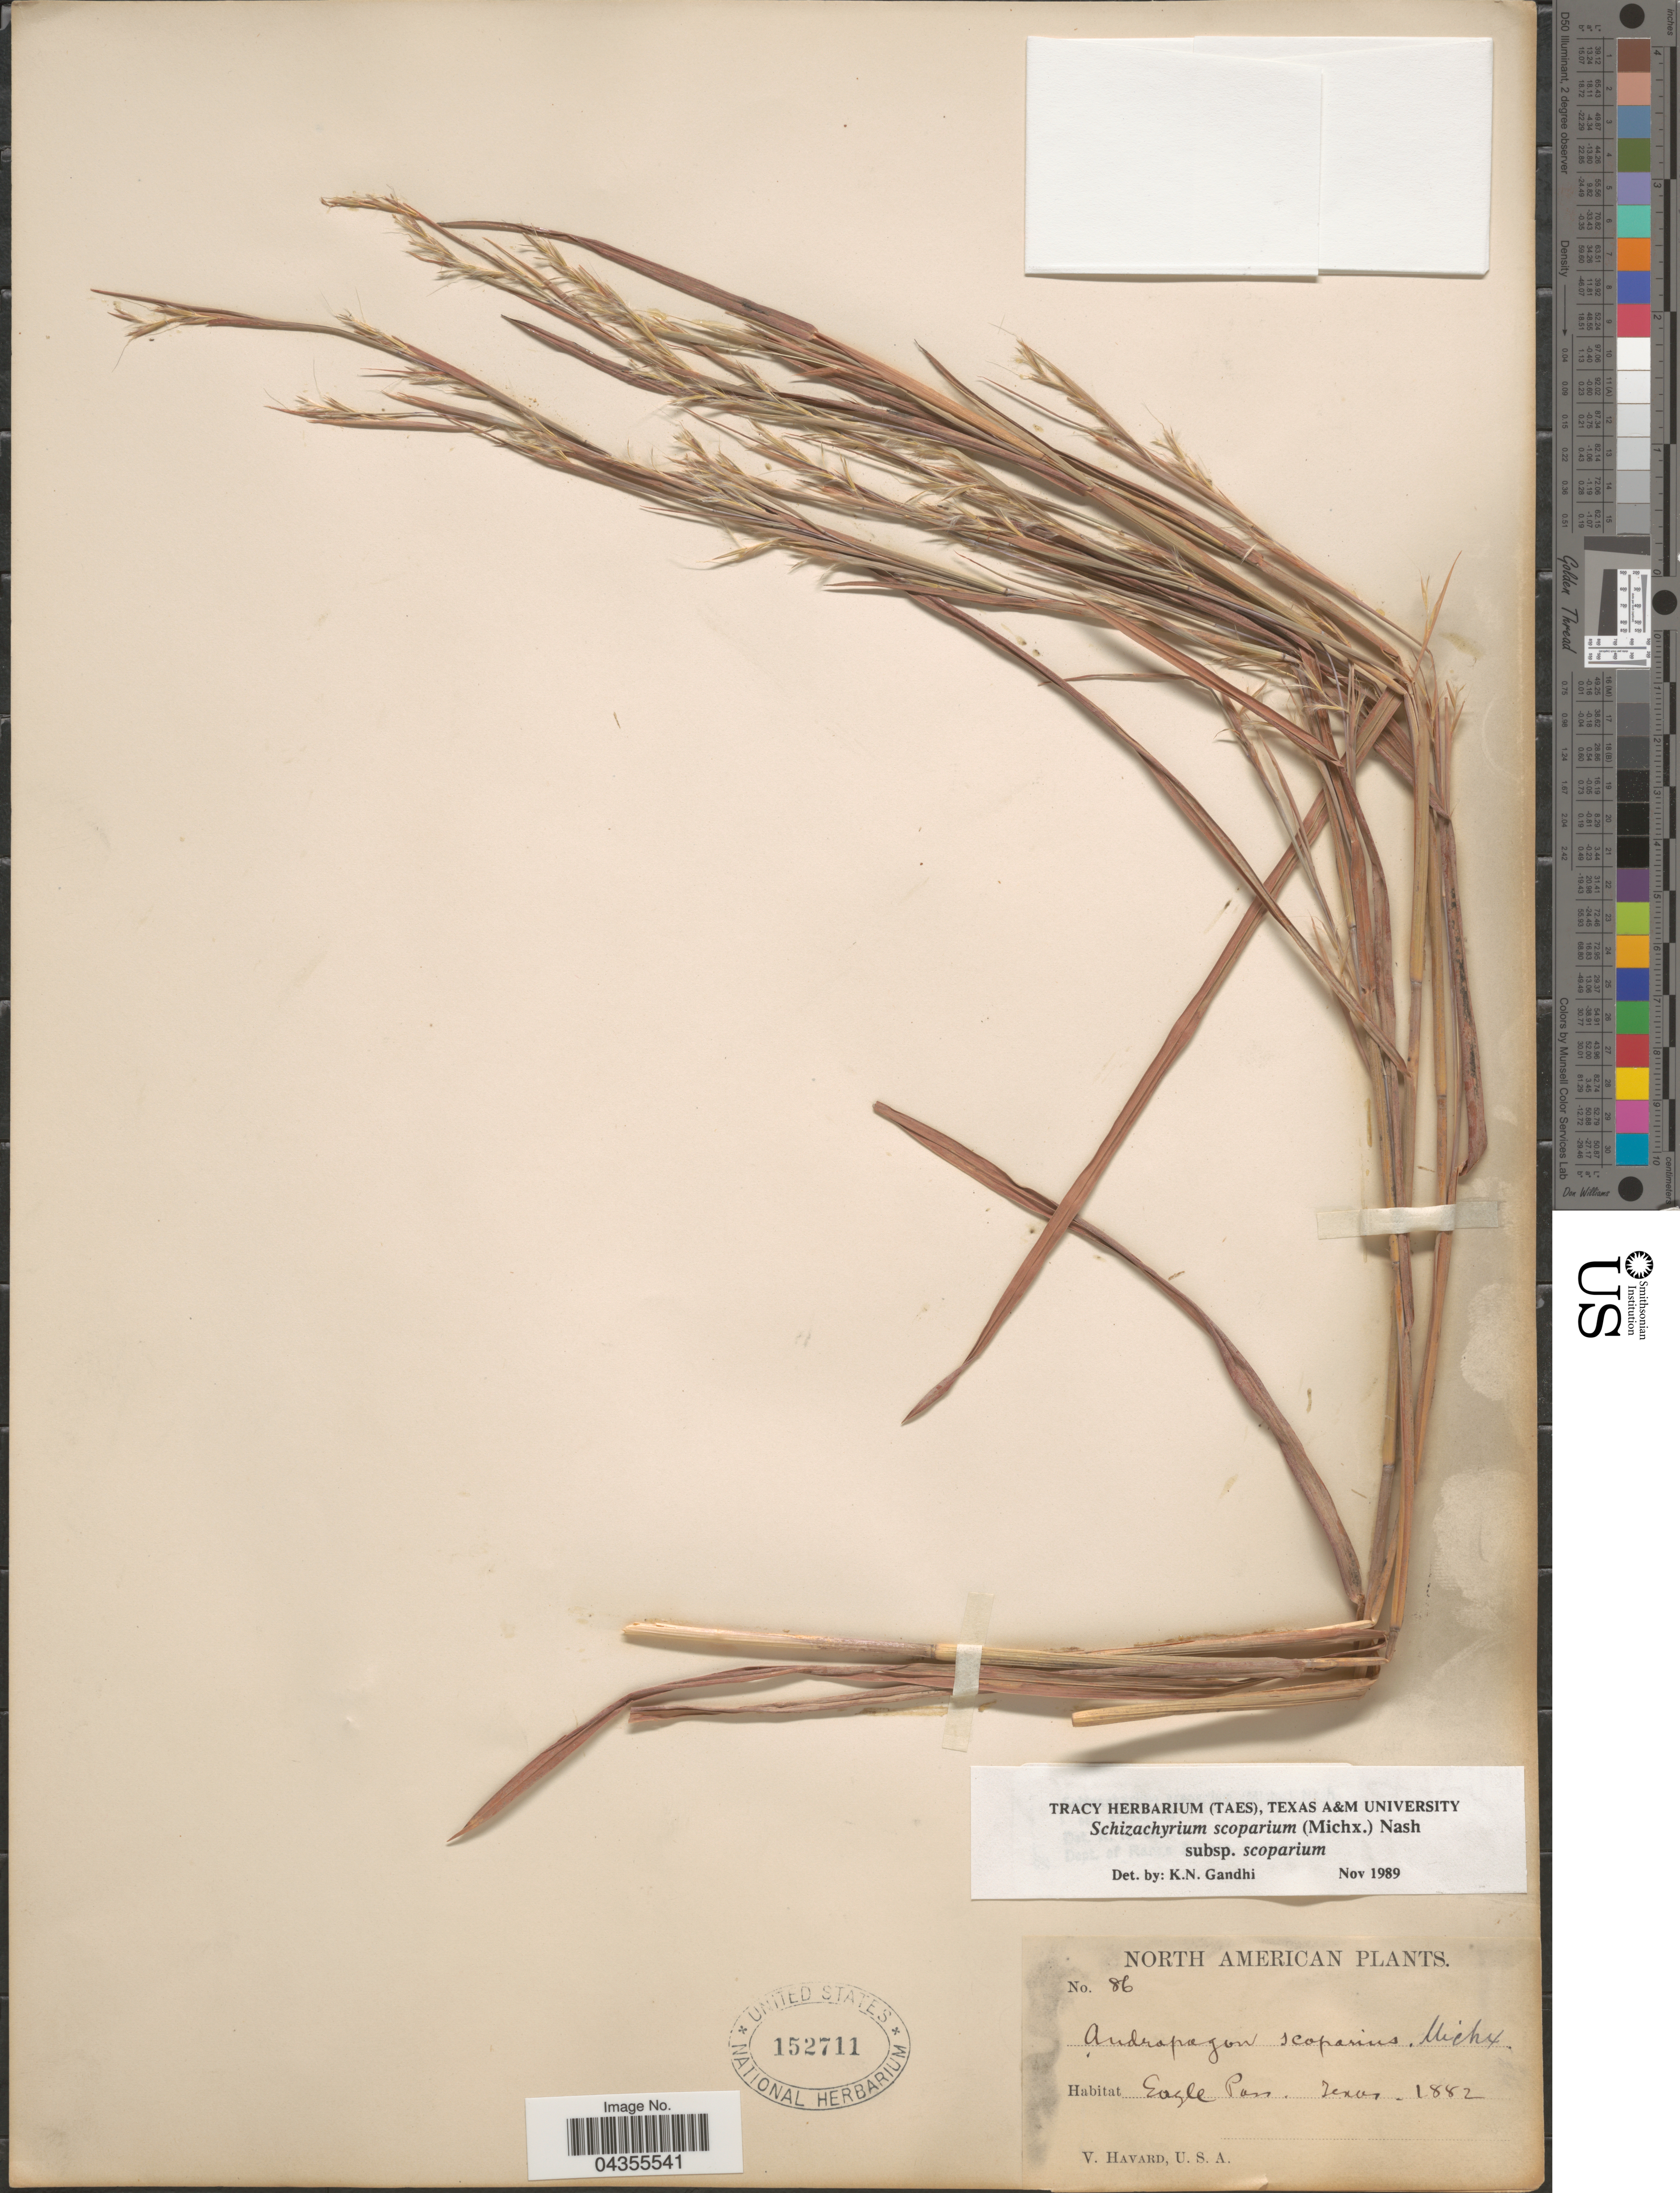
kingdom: Plantae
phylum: Tracheophyta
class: Liliopsida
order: Poales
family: Poaceae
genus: Schizachyrium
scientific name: Schizachyrium scoparium var. scoparium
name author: (Michx.) Nash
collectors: V. Havard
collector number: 86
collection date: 1882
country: United States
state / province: Texas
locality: Eagle Pass.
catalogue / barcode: US 152711